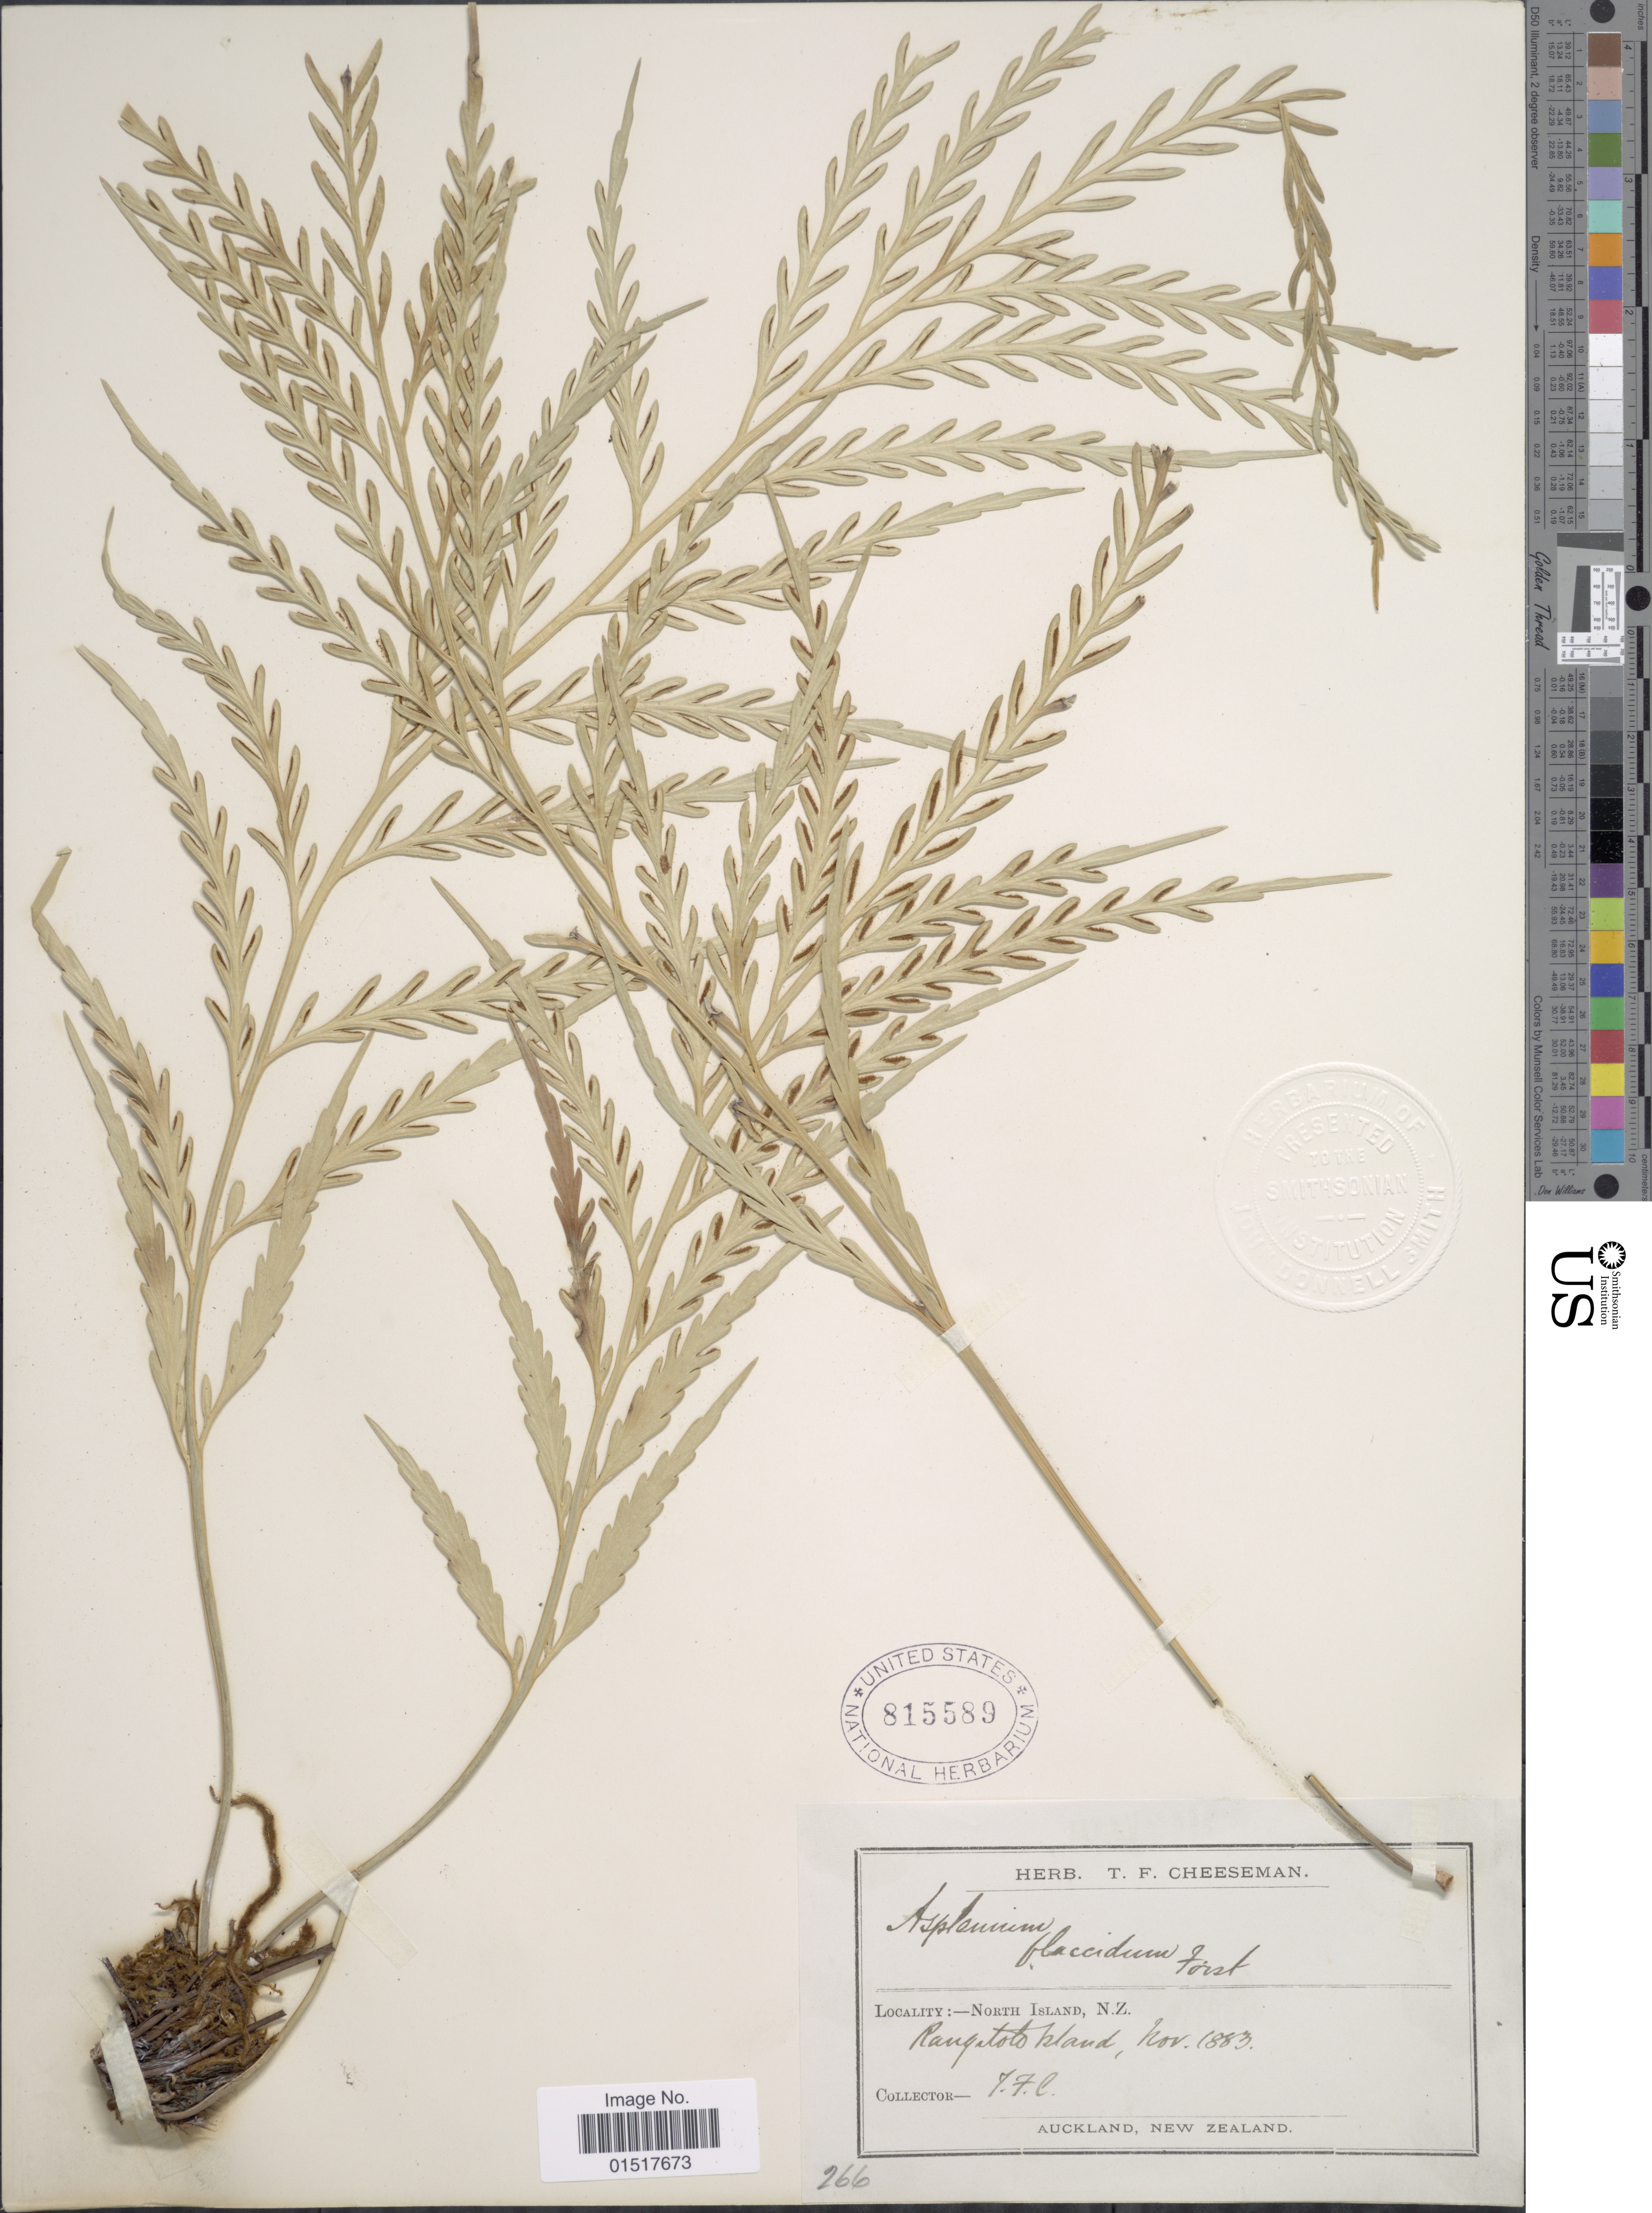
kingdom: Plantae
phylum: Tracheophyta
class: Polypodiopsida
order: Polypodiales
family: Aspleniaceae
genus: Asplenium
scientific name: Asplenium flaccidum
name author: Bonap.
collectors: T. F. Cheeseman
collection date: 1883-11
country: New Zealand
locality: North Island, Rangitoto Island.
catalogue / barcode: US 815589